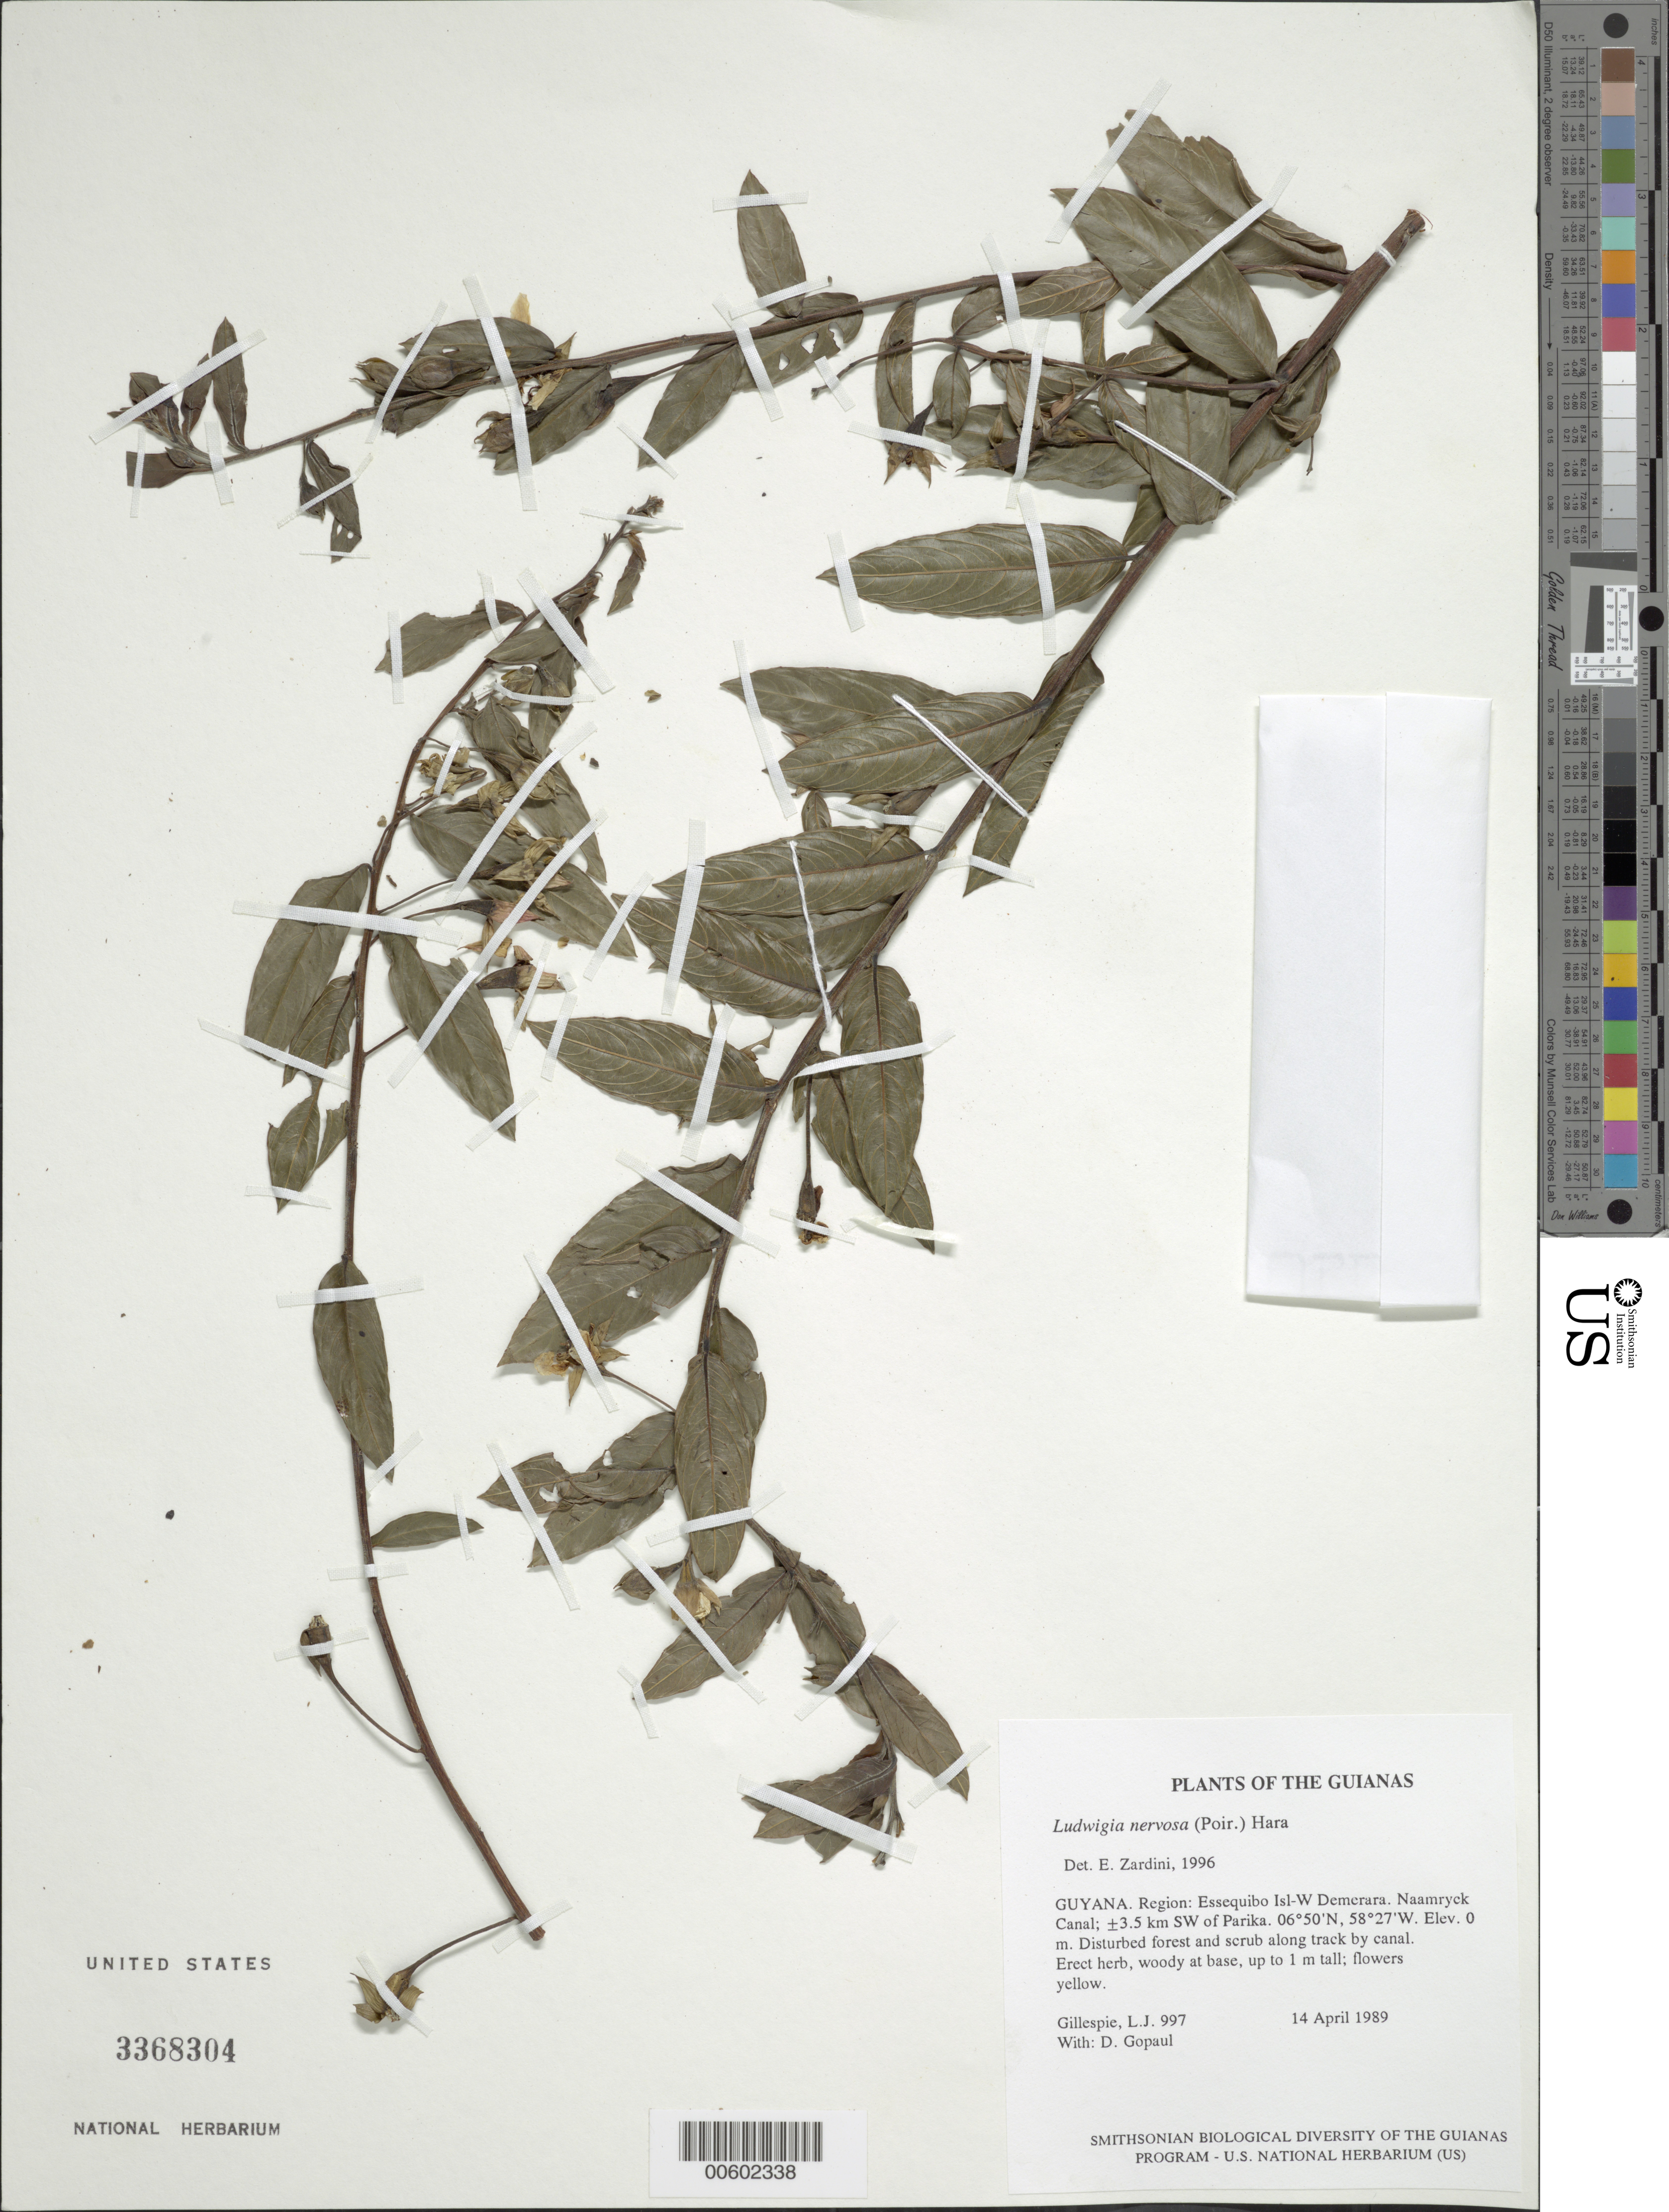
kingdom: Plantae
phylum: Tracheophyta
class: Magnoliopsida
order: Myrtales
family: Onagraceae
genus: Ludwigia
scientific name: Ludwigia nervosa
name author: (Poir.) H. Hara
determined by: Zardini, E. M.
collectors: L. J. Gillespie & D. Gopaul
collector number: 997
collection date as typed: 14 April 1989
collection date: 1989-04-14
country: Guyana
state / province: Essequibo Isl-W. Demerara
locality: Naamryck Canal; ±3.5 km SW of Parika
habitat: Disturbed forest and scrub along track by canal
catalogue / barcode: US 3368304